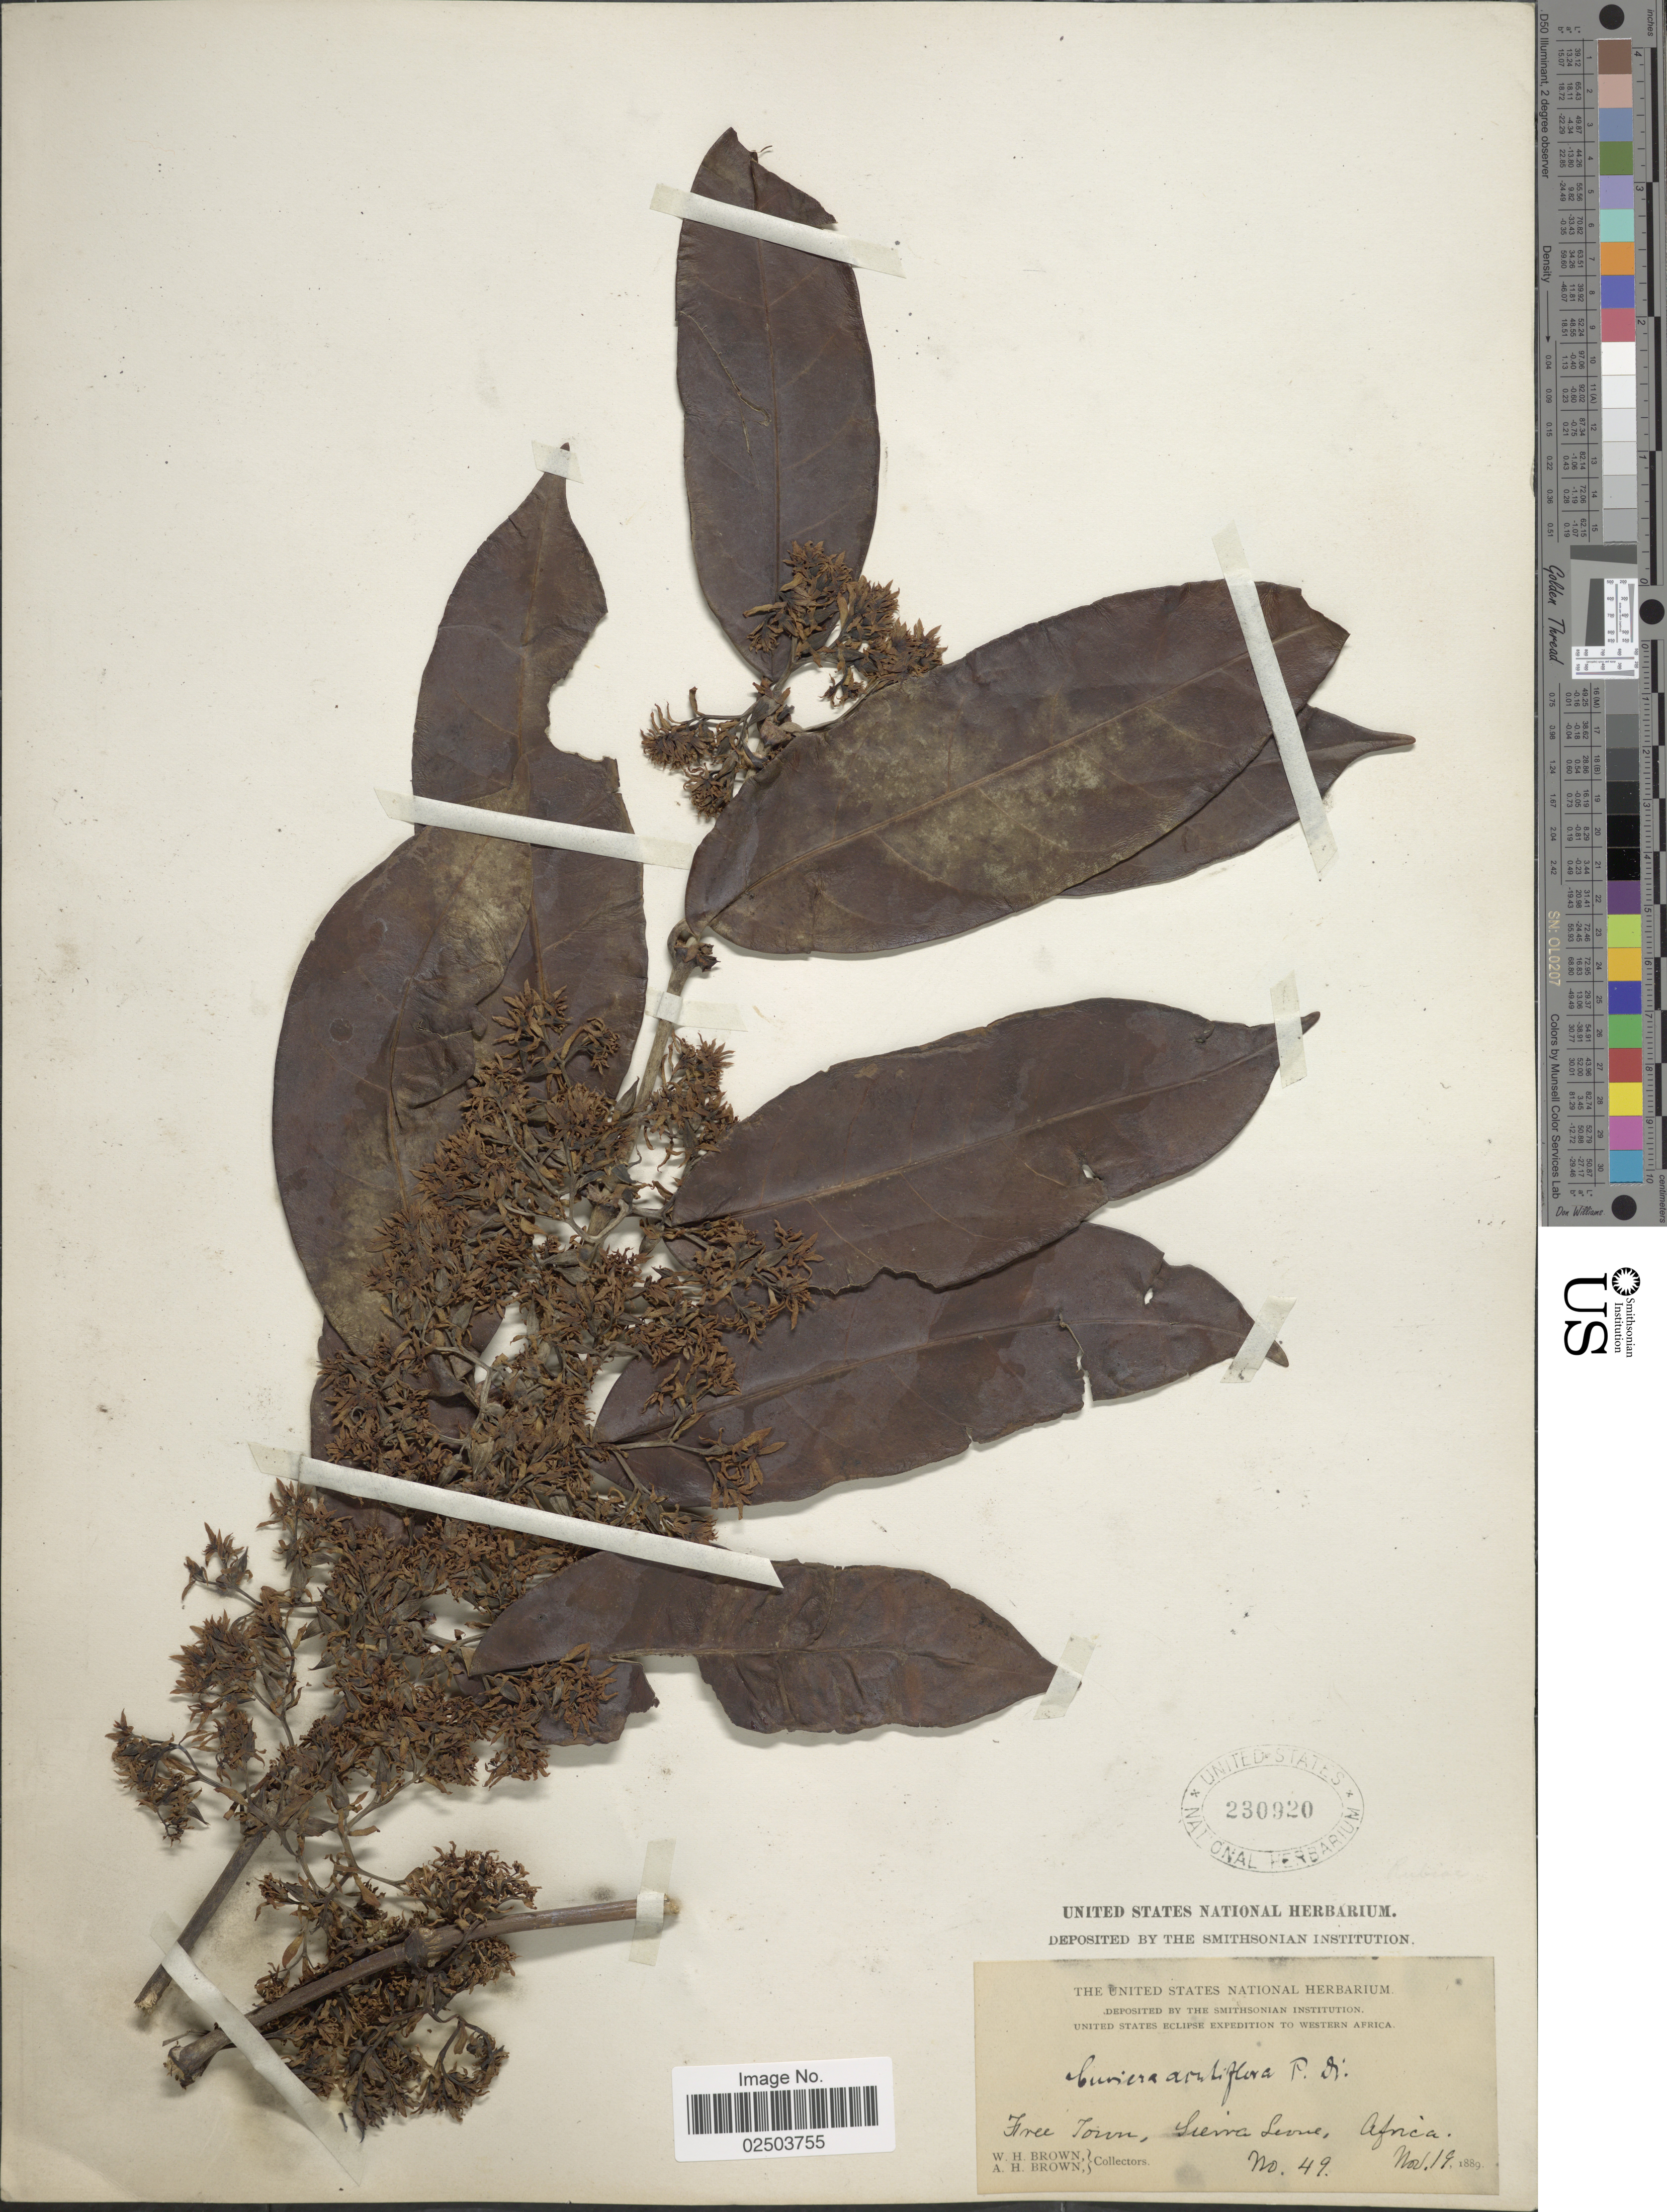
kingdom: Plantae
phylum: Tracheophyta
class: Magnoliopsida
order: Gentianales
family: Rubiaceae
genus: Cuviera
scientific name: Cuviera acutiflora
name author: DC.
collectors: W. H. Brown & A. H. Brown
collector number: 49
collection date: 1889-11-19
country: Sierra Leone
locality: Free Town, Africa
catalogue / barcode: US 230920